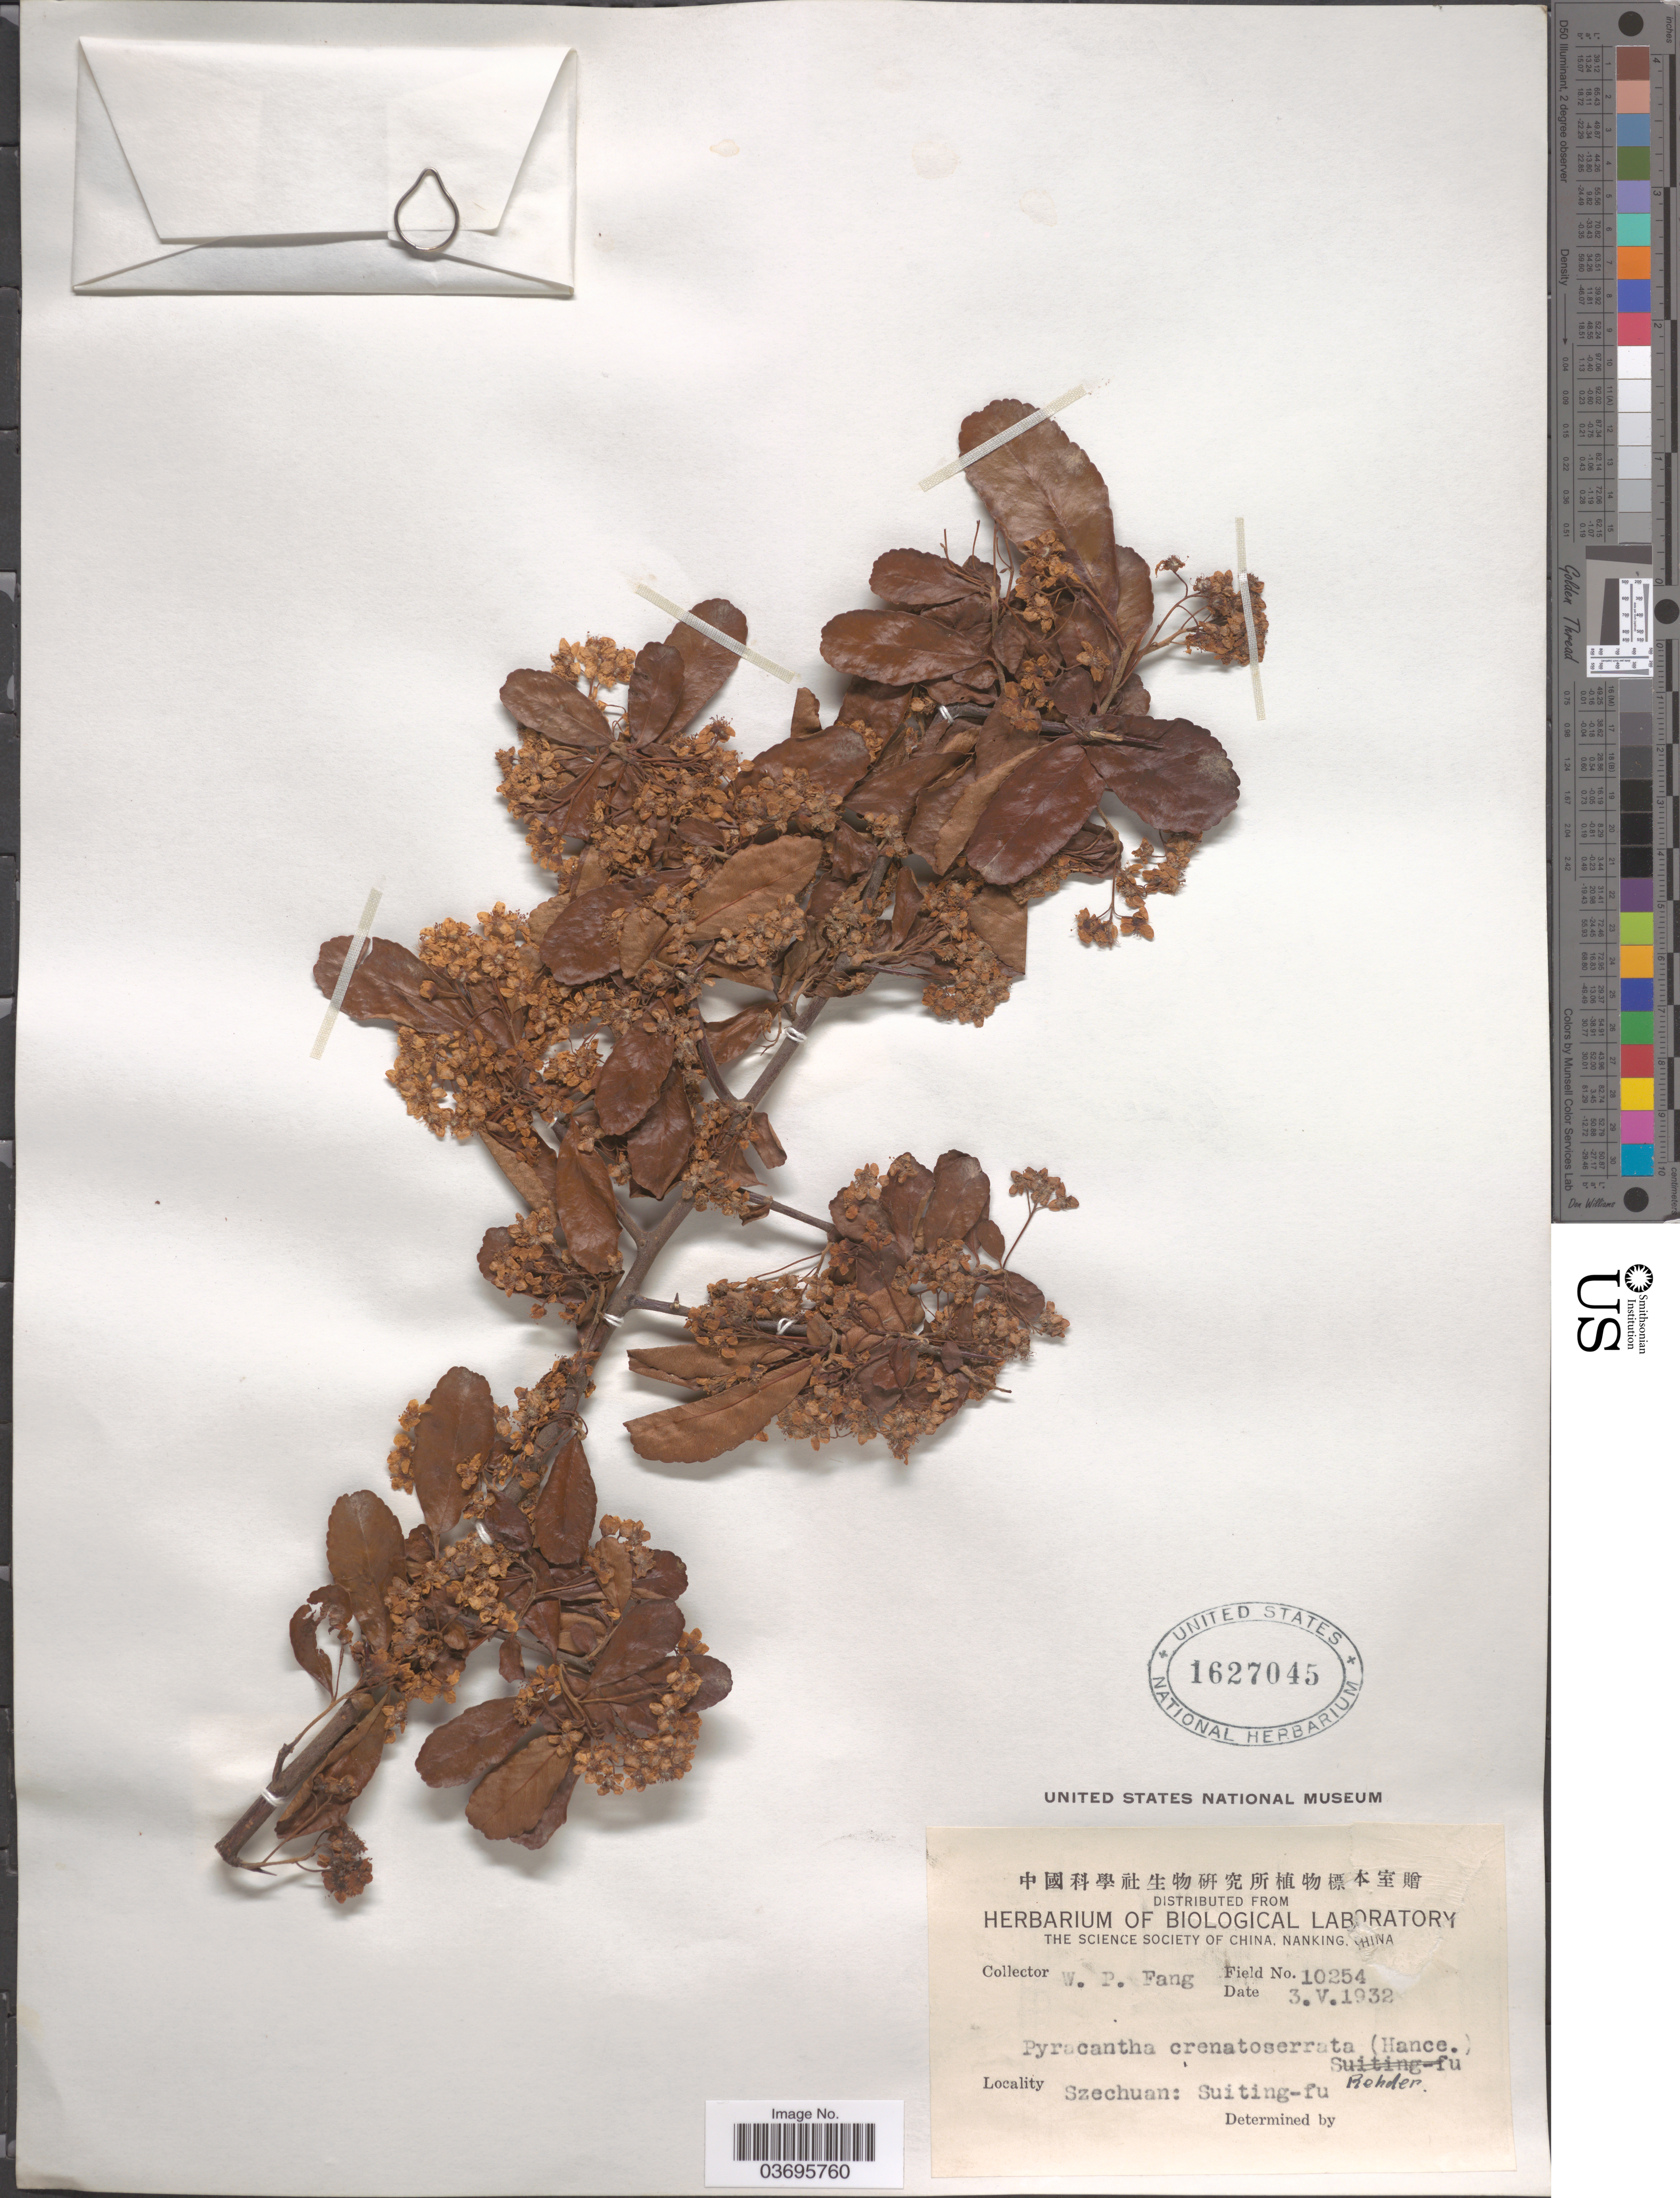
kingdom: Plantae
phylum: Tracheophyta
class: Magnoliopsida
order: Rosales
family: Rosaceae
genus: Pyracantha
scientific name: Pyracantha crenulata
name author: (D. Don) M. Roem.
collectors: W. P. Fang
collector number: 10254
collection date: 1932-05-03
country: China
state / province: Sichuan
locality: Szechuan: Suiting-fu.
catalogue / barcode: US 1627045